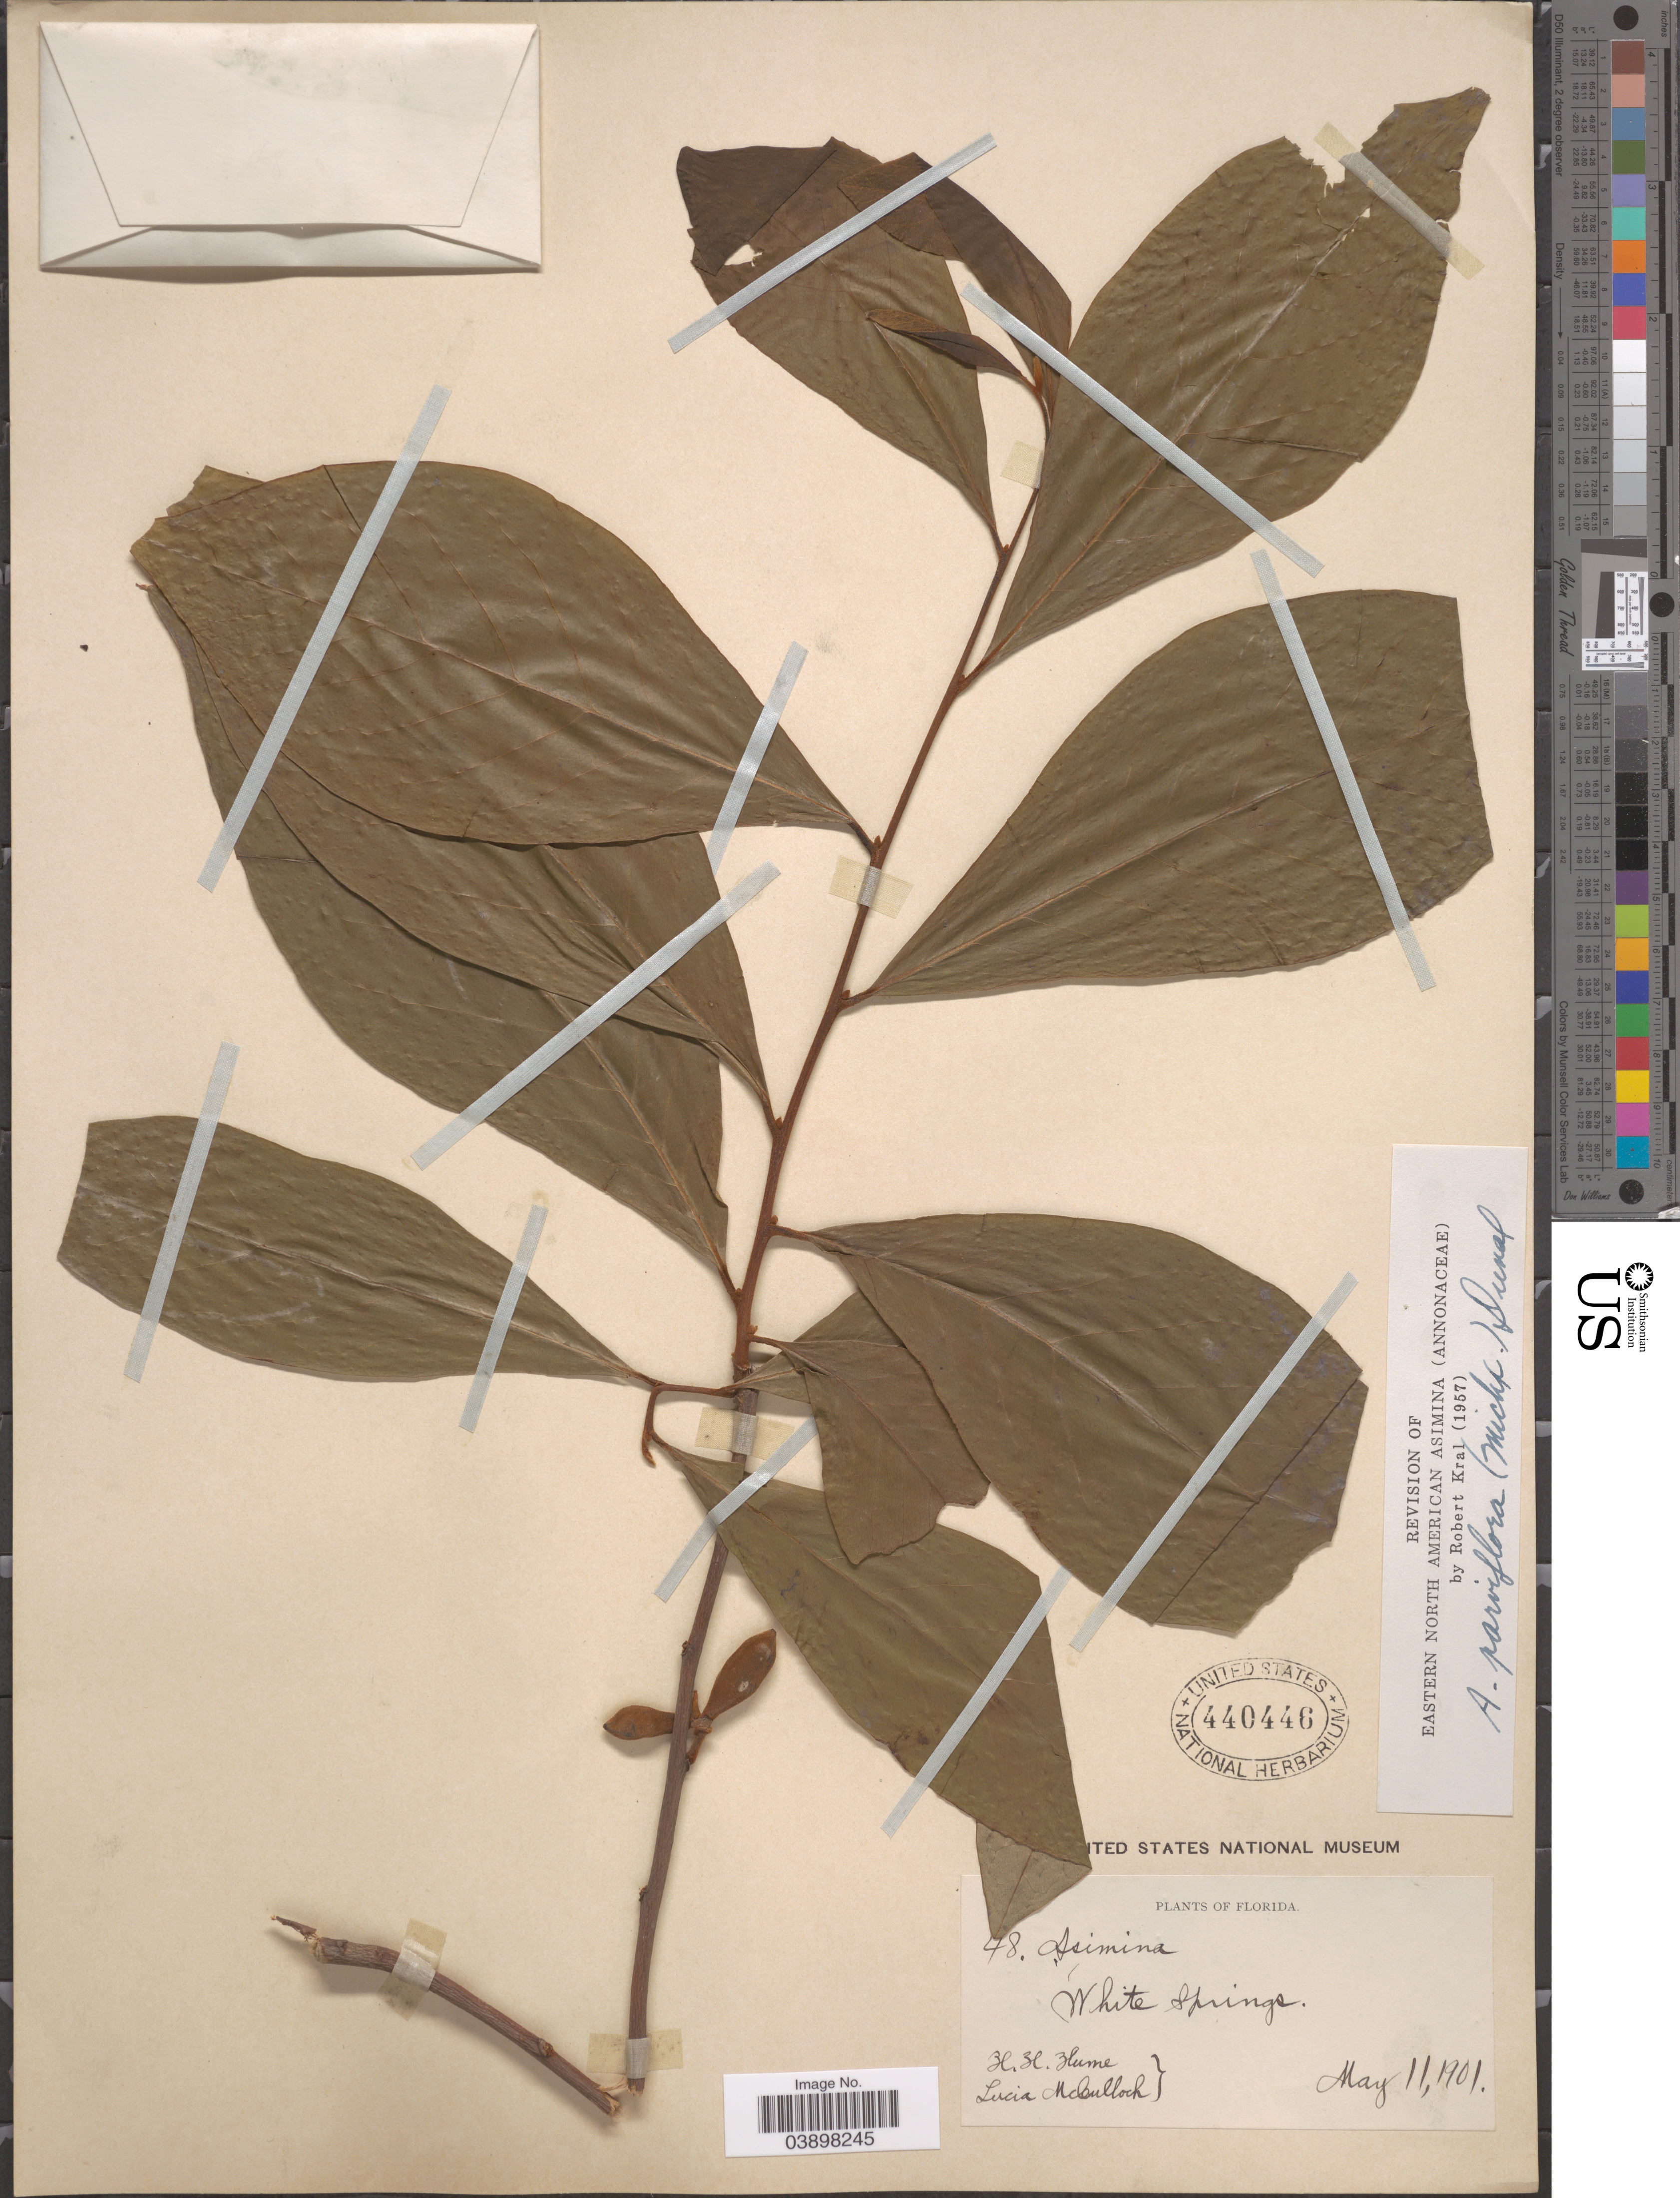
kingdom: Plantae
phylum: Tracheophyta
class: Magnoliopsida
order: Magnoliales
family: Annonaceae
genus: Asimina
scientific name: Asimina parviflora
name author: (Michx.) Dunal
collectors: H. Hume & L. McCulloch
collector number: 48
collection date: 1901-05-11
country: United States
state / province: Florida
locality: White Springs.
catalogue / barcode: US 440446